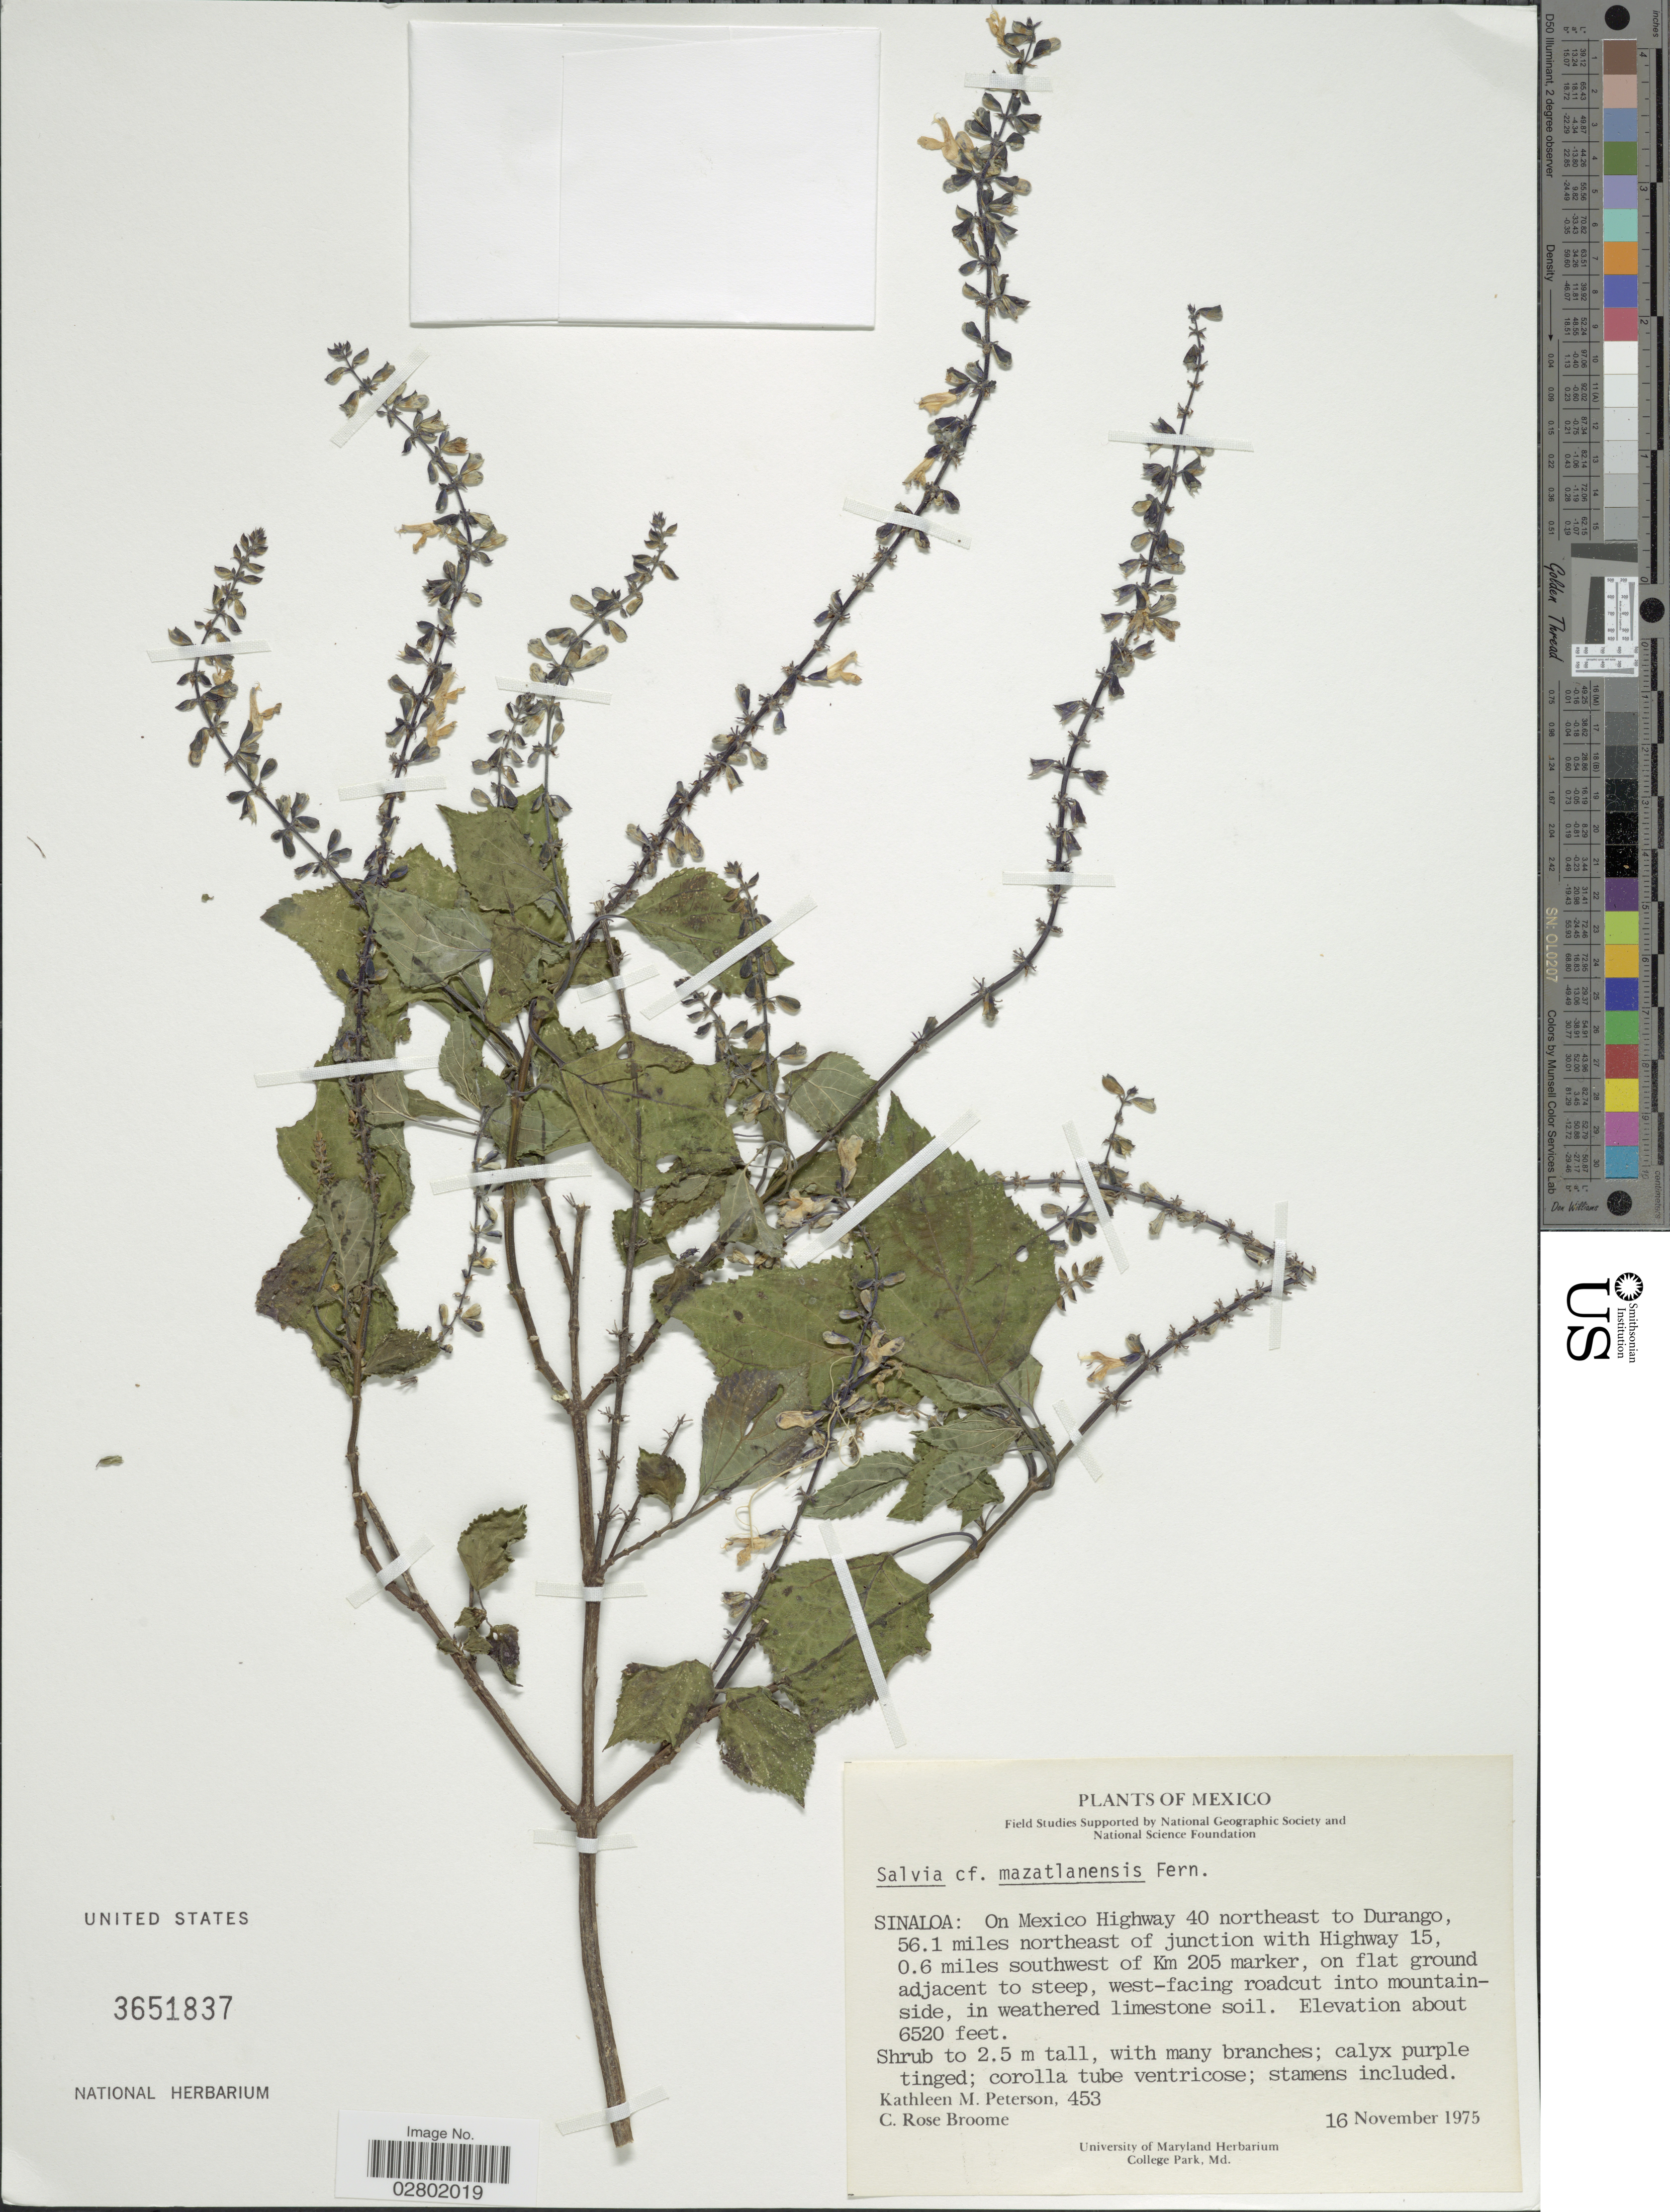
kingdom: Plantae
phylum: Tracheophyta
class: Magnoliopsida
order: Lamiales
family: Lamiaceae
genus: Salvia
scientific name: Salvia mazatlanensis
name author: Fernald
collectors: K. Peterson & C. R. Broome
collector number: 453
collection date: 1975-11-16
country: Mexico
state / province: Sinaloa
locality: On Mexico Highway 40 northeast of Durango, 56.1 miles northeast of junction with Highway 15, 0.6 miles southwest of Km 205 marker.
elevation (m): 1987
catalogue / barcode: US 3651837